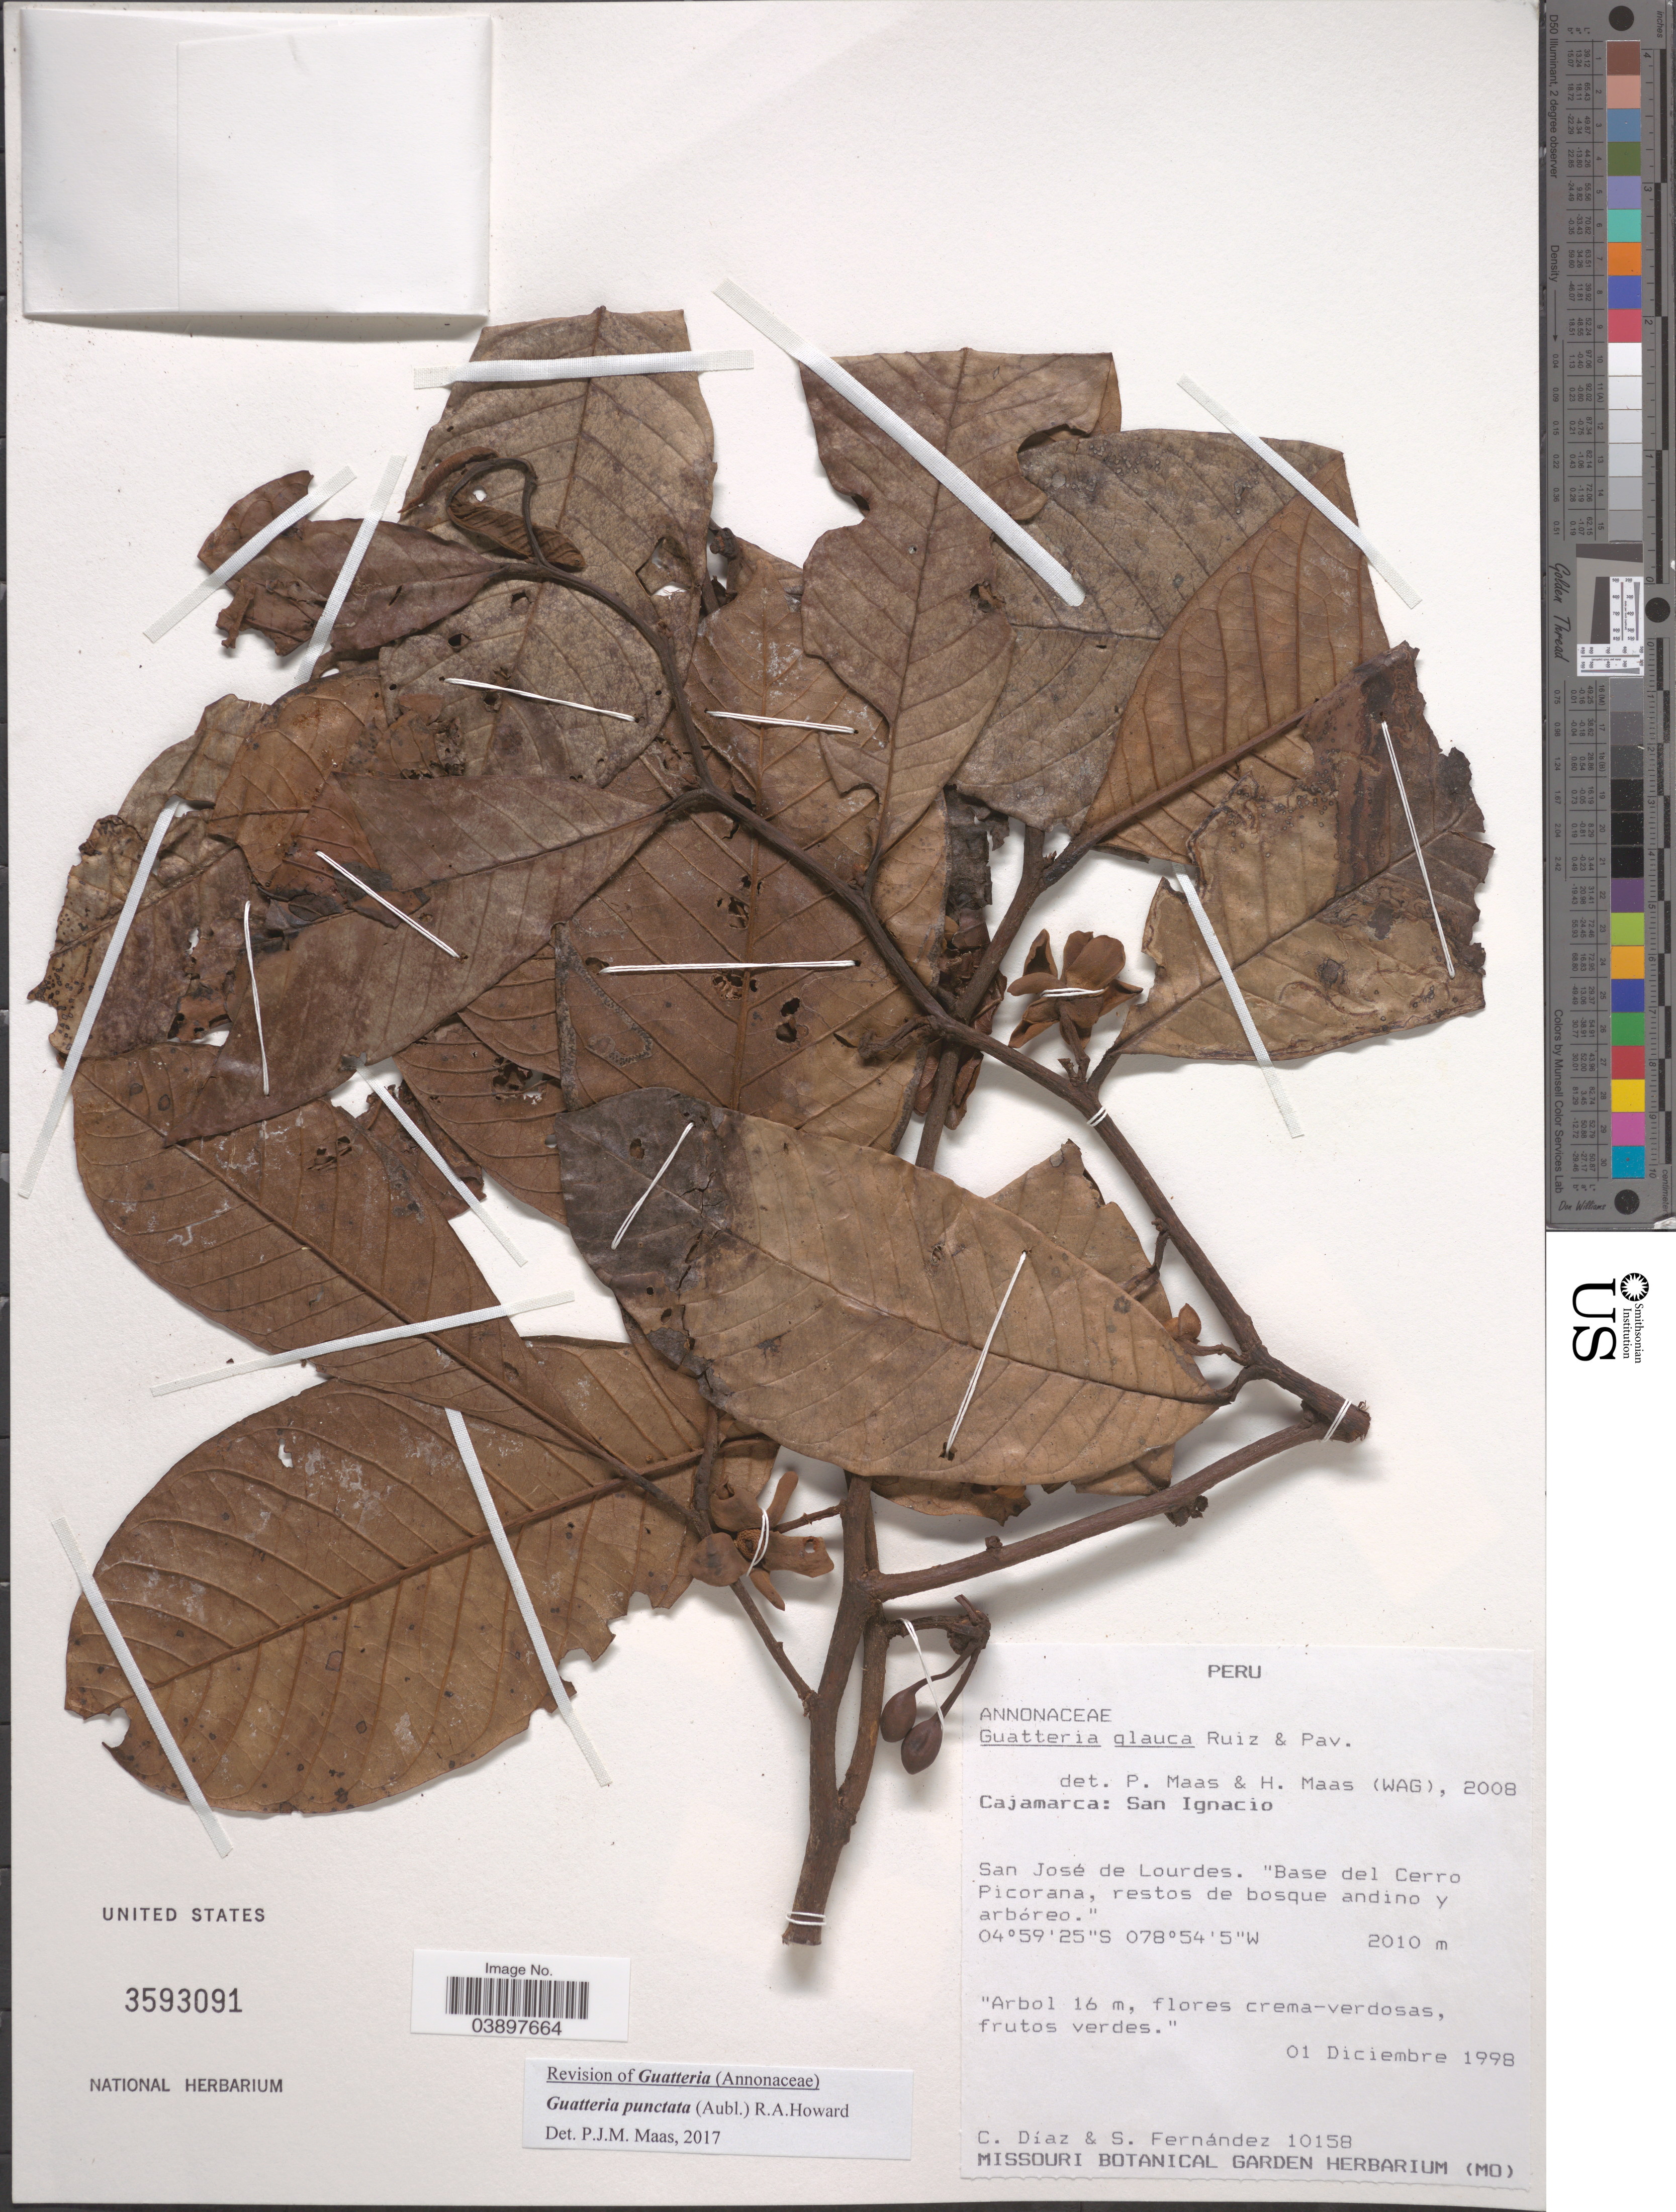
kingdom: Plantae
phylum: Tracheophyta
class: Magnoliopsida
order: Magnoliales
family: Annonaceae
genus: Guatteria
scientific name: Guatteria punctata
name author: (Aubl.) R.A. Howard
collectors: C. Díaz & S. Fernandez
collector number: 10158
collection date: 1998-12-01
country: Peru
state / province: Cajamarca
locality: San Ignacio. San José de Lourdes. "Base del Cerro Picorana, restos de bosque andino y arbóreo."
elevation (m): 2010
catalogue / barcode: US 3593091